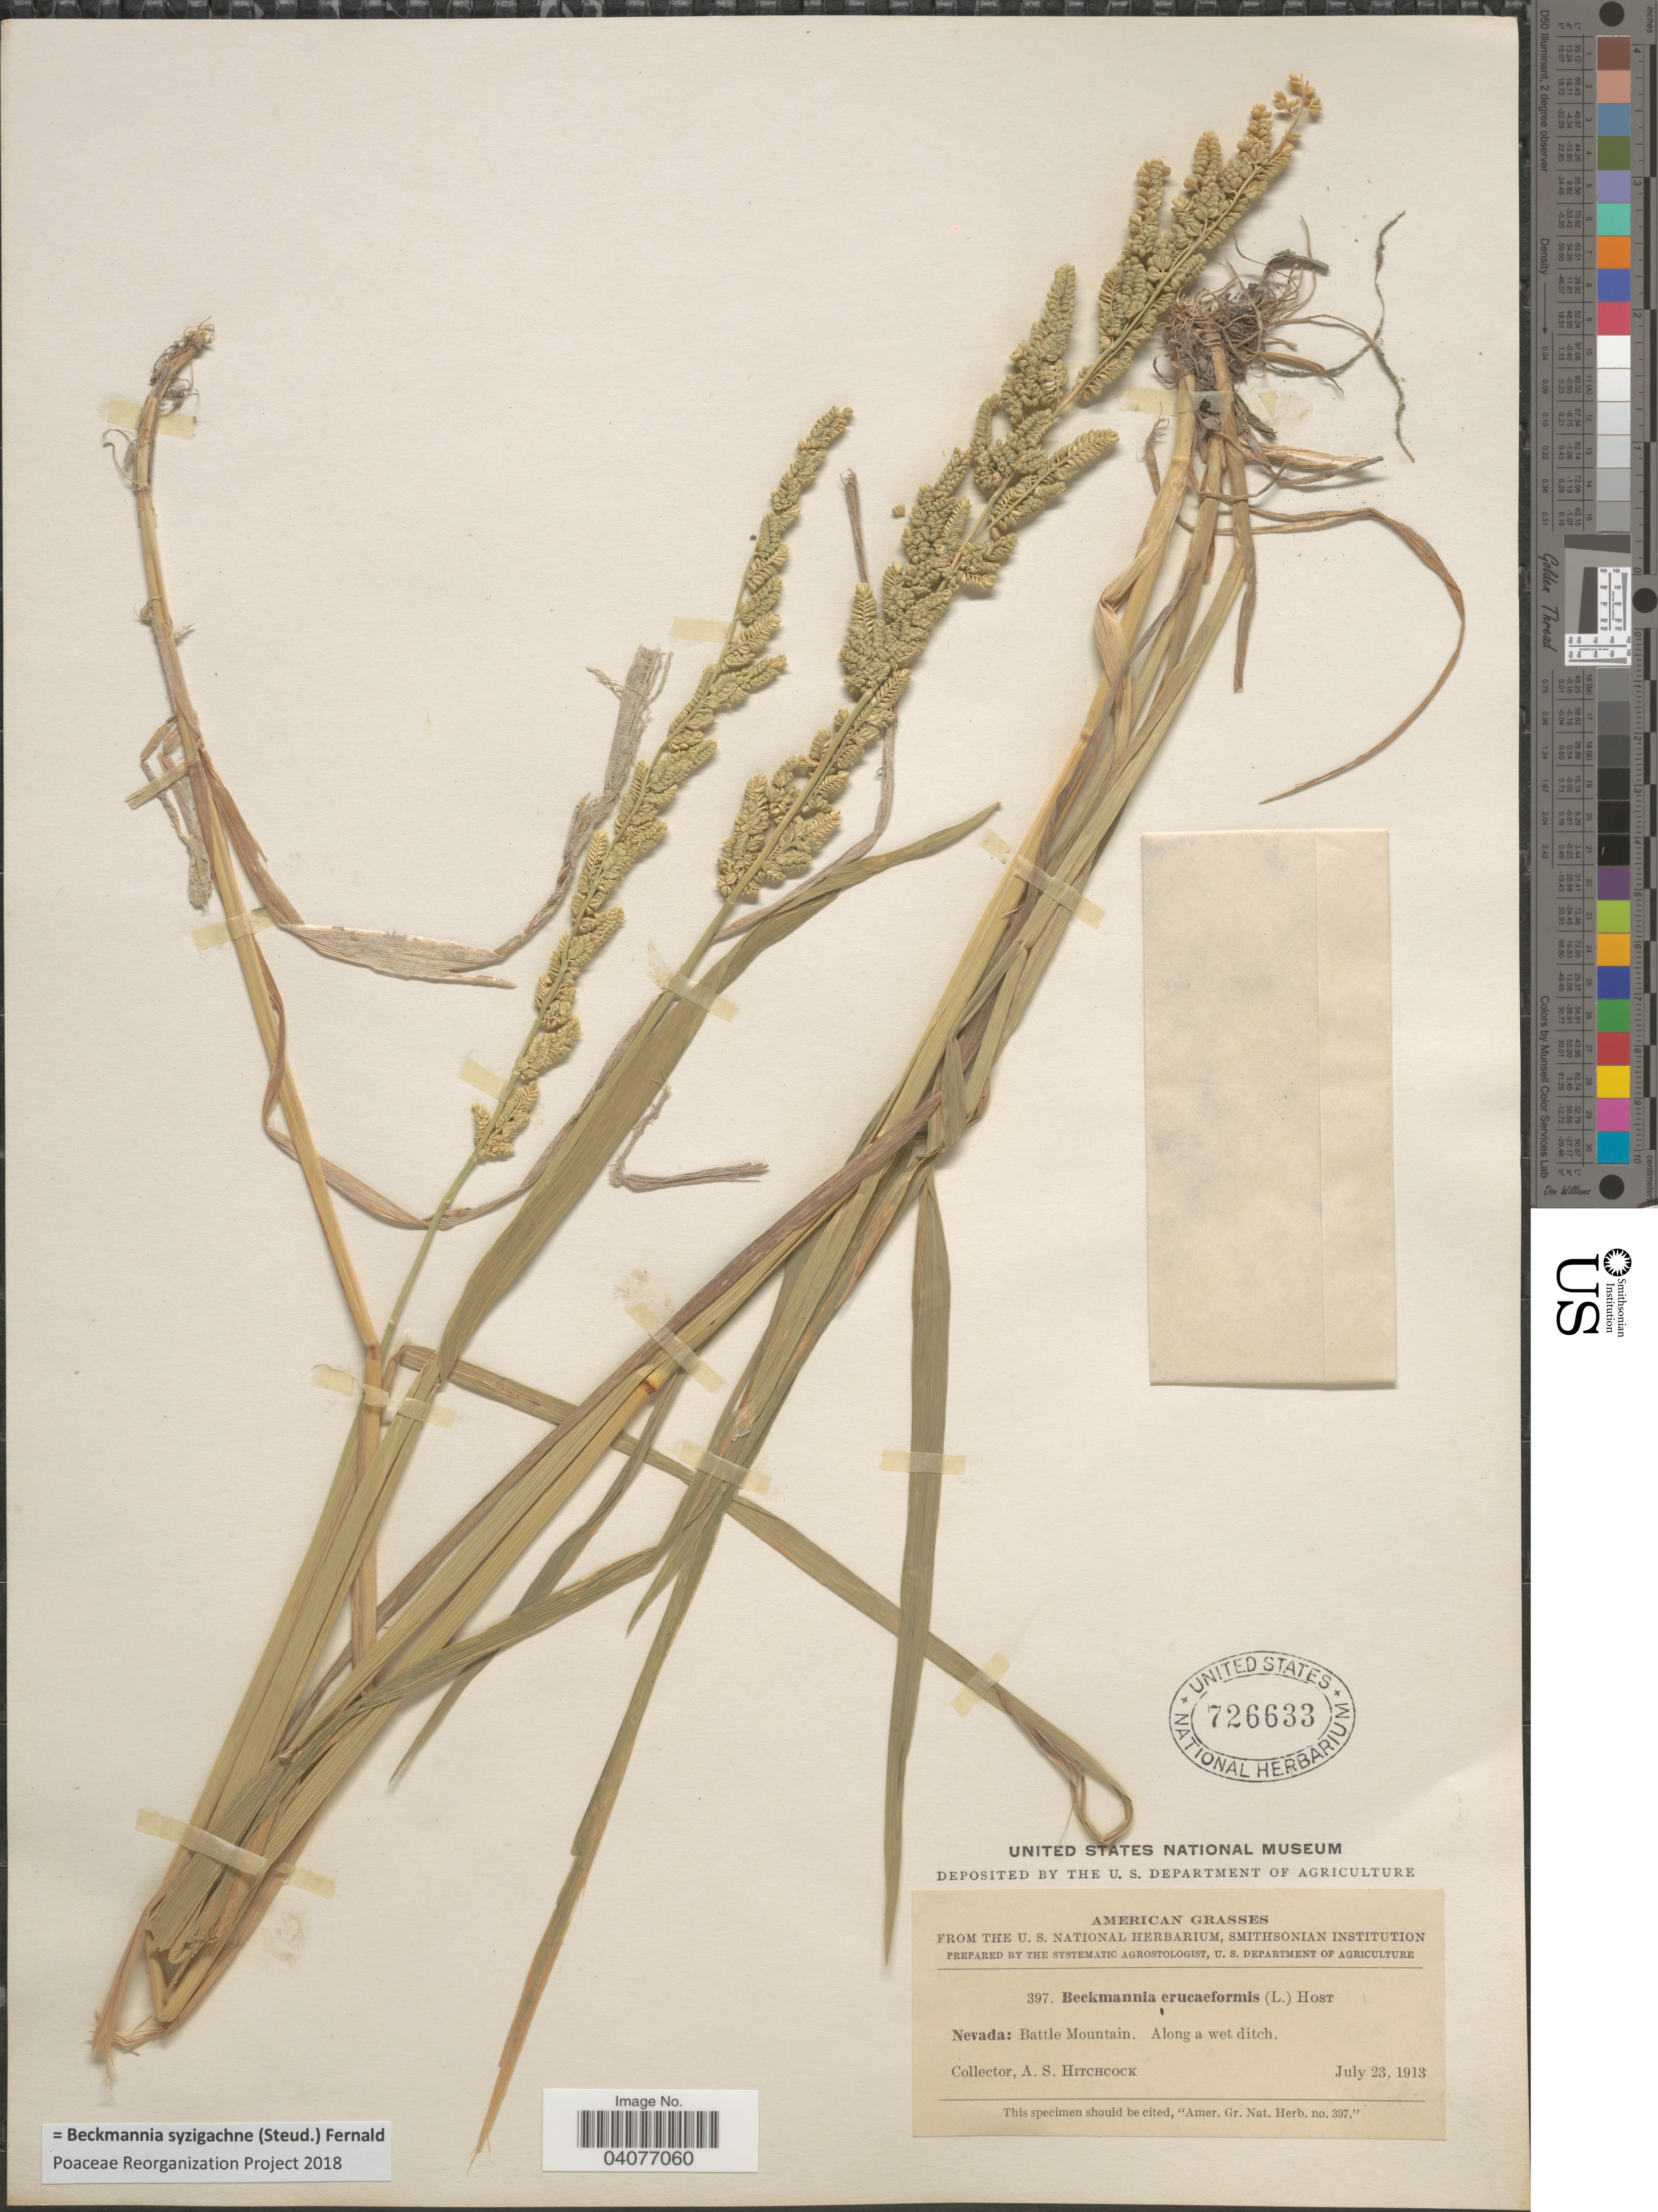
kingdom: Plantae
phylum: Tracheophyta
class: Liliopsida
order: Poales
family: Poaceae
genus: Beckmannia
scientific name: Beckmannia syzigachne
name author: (Steud.) Fernald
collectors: A. S. Hitchcock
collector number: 397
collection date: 1913-07-23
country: United States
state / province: Nevada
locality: Battle Mountain. Along a wet ditch.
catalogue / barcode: US 726633